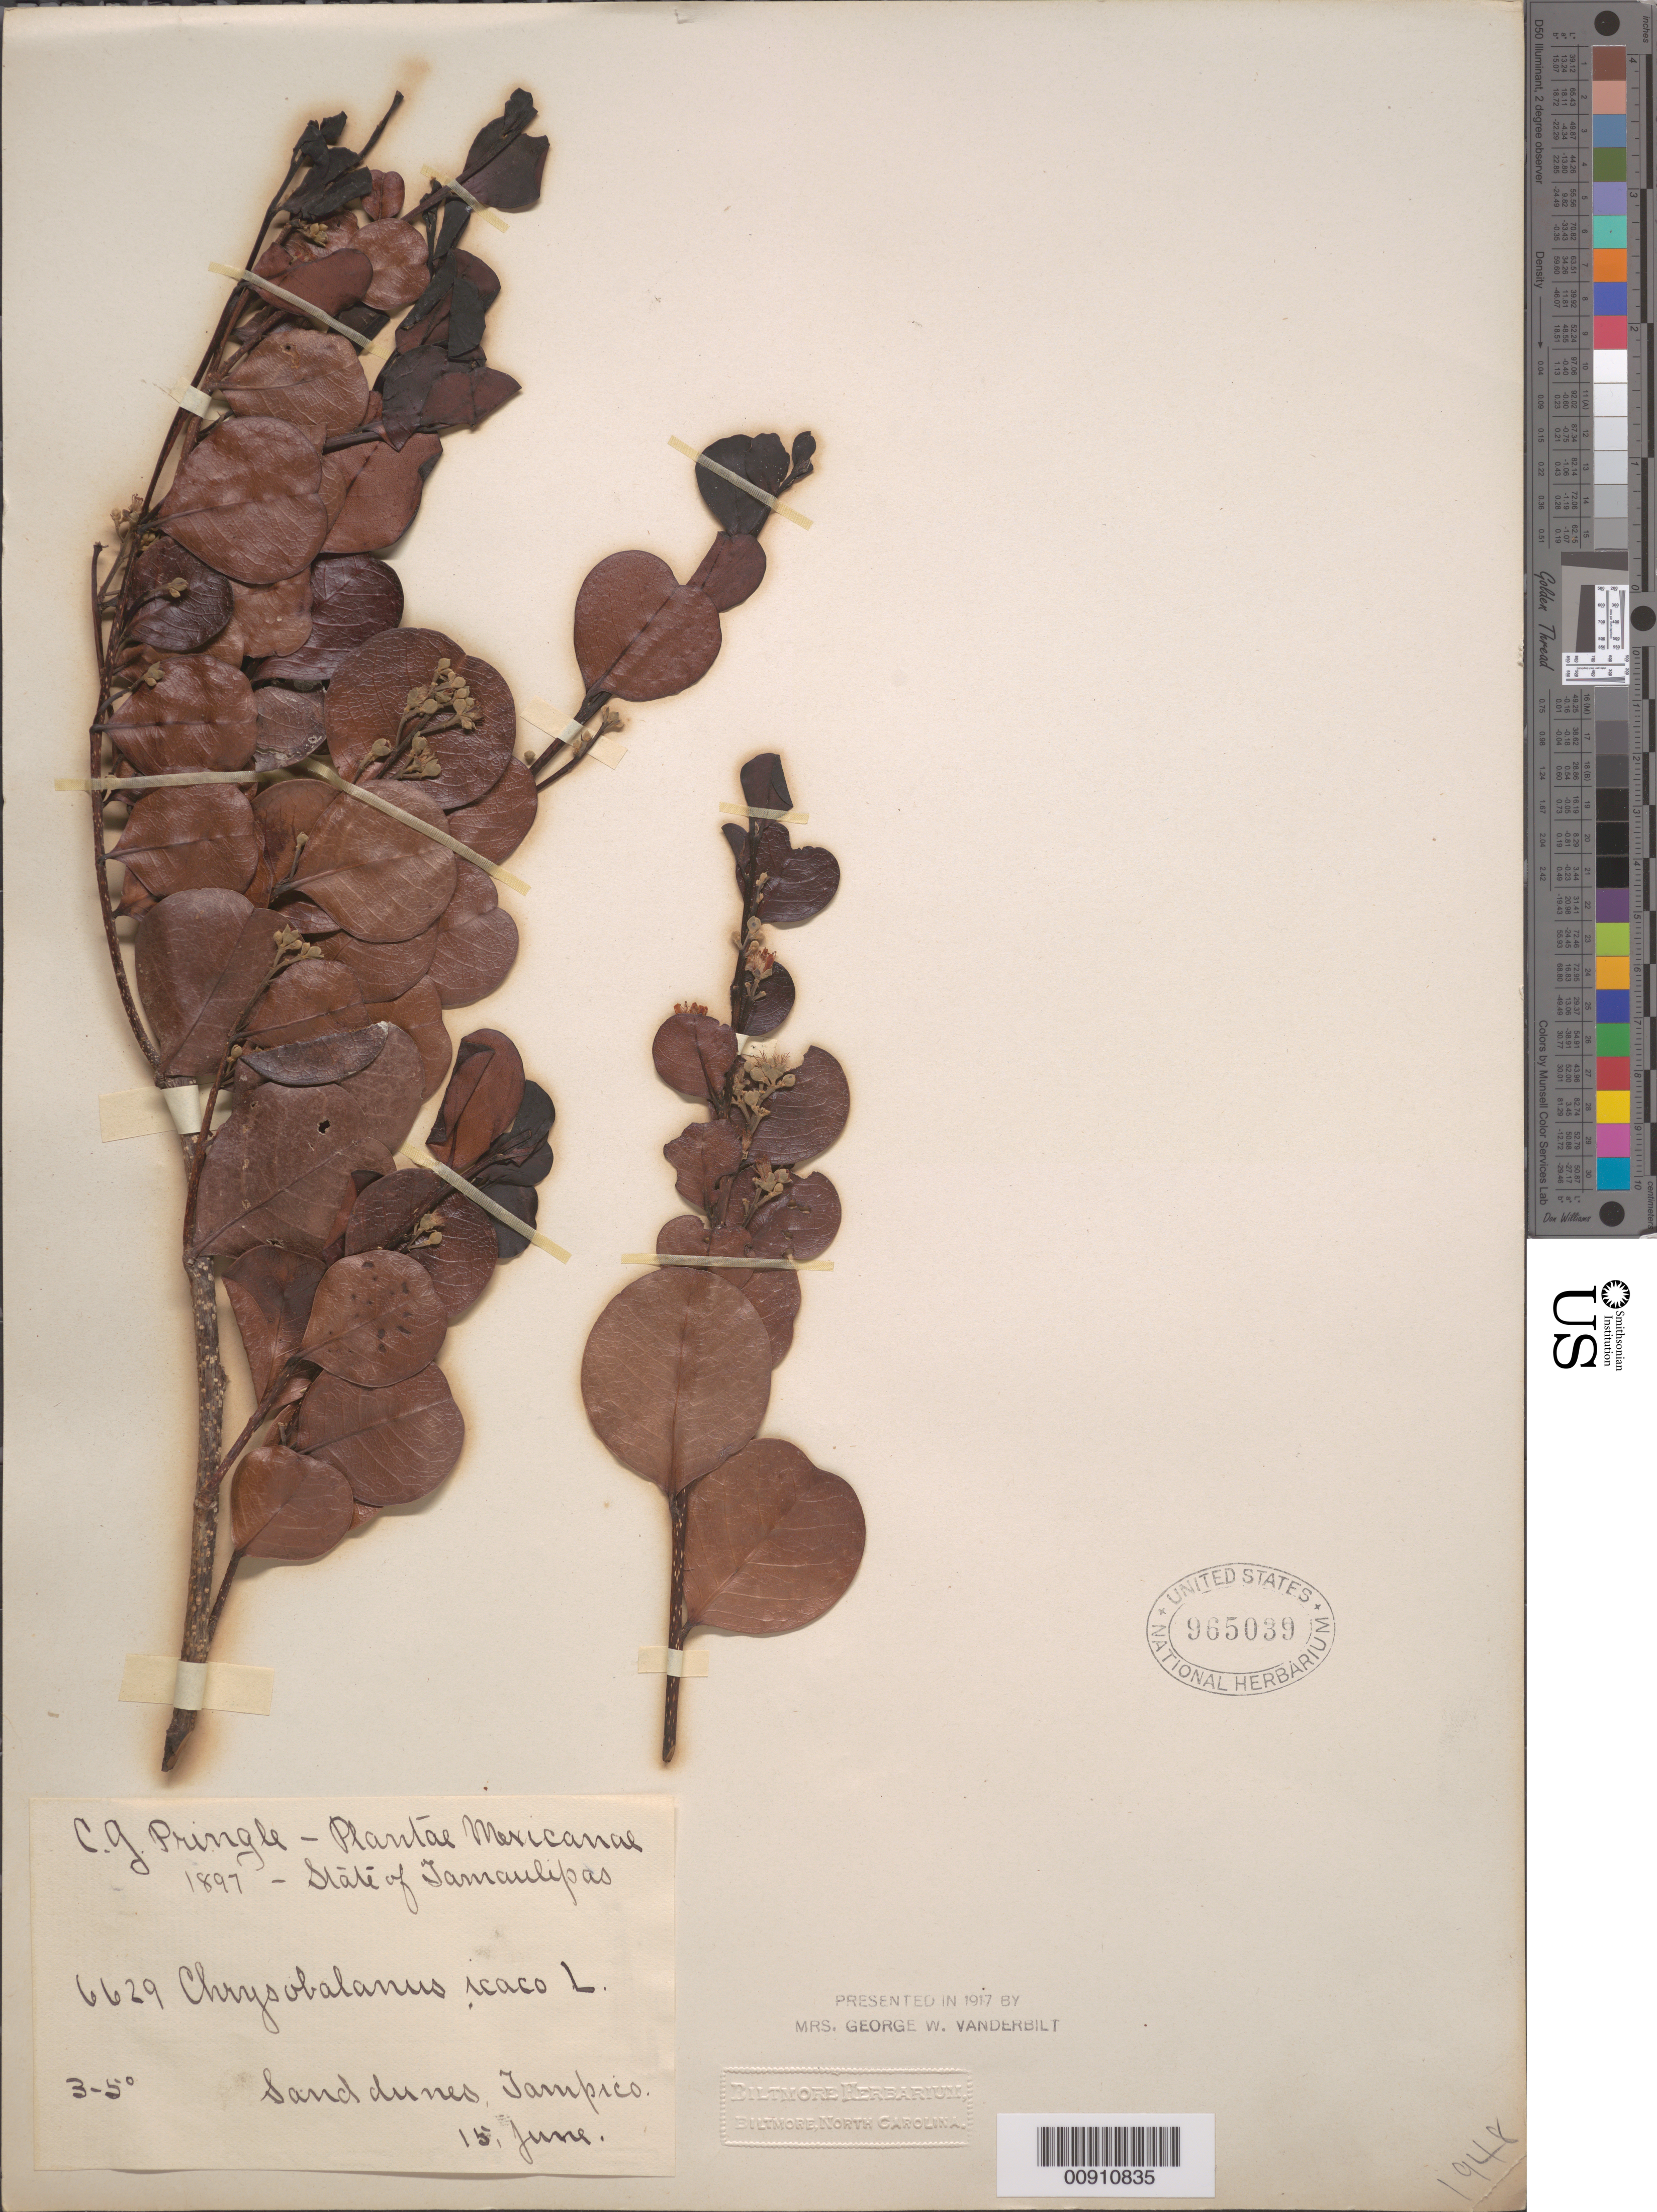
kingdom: Plantae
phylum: Tracheophyta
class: Magnoliopsida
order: Malpighiales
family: Chrysobalanaceae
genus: Chrysobalanus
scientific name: Chrysobalanus icaco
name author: L.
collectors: C. G. Pringle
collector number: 6629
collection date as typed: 15 Jun 1897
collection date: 1897-06-15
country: Mexico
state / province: Tamaulipas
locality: Tampico, State of Tamaulipas.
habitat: Sand dunes.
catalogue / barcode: US 965039